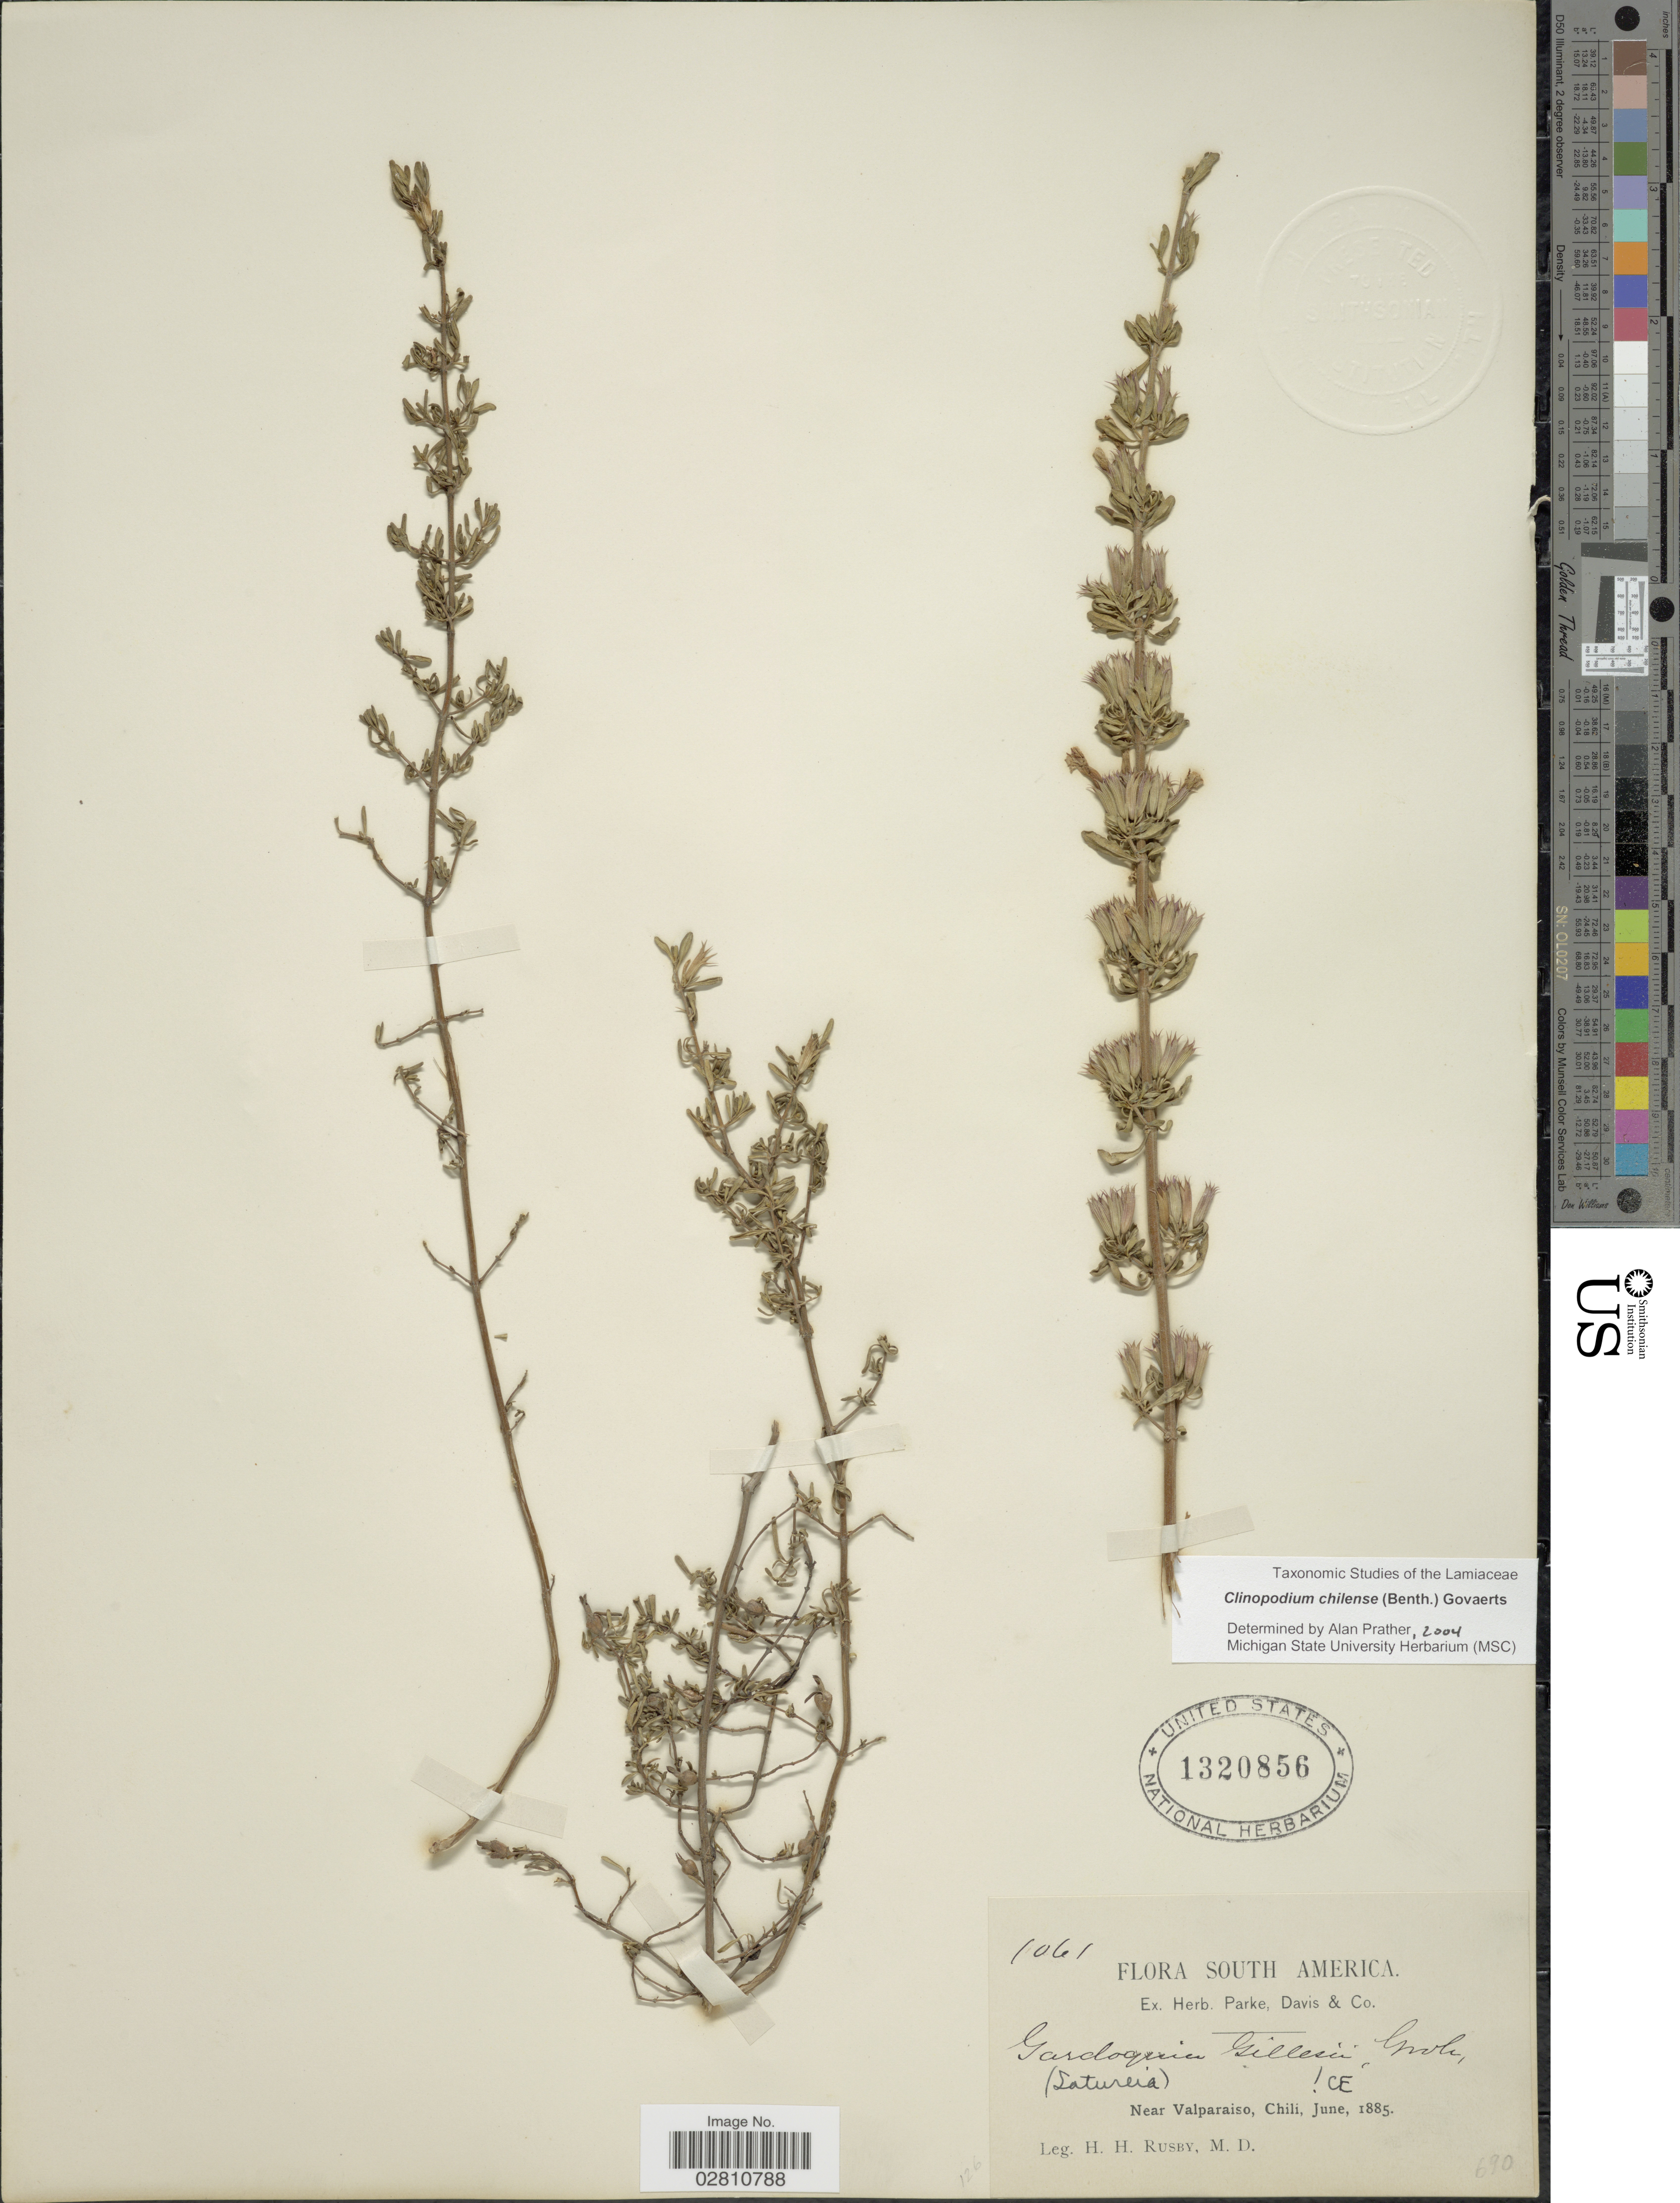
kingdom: Plantae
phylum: Tracheophyta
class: Magnoliopsida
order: Lamiales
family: Lamiaceae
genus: Clinopodium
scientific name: Clinopodium chilense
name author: (Benth.) Govaerts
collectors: H. H. Rusby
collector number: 1061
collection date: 1885-06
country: Chile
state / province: Valparaíso (V)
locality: Near Valparaiso.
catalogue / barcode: US 1320856